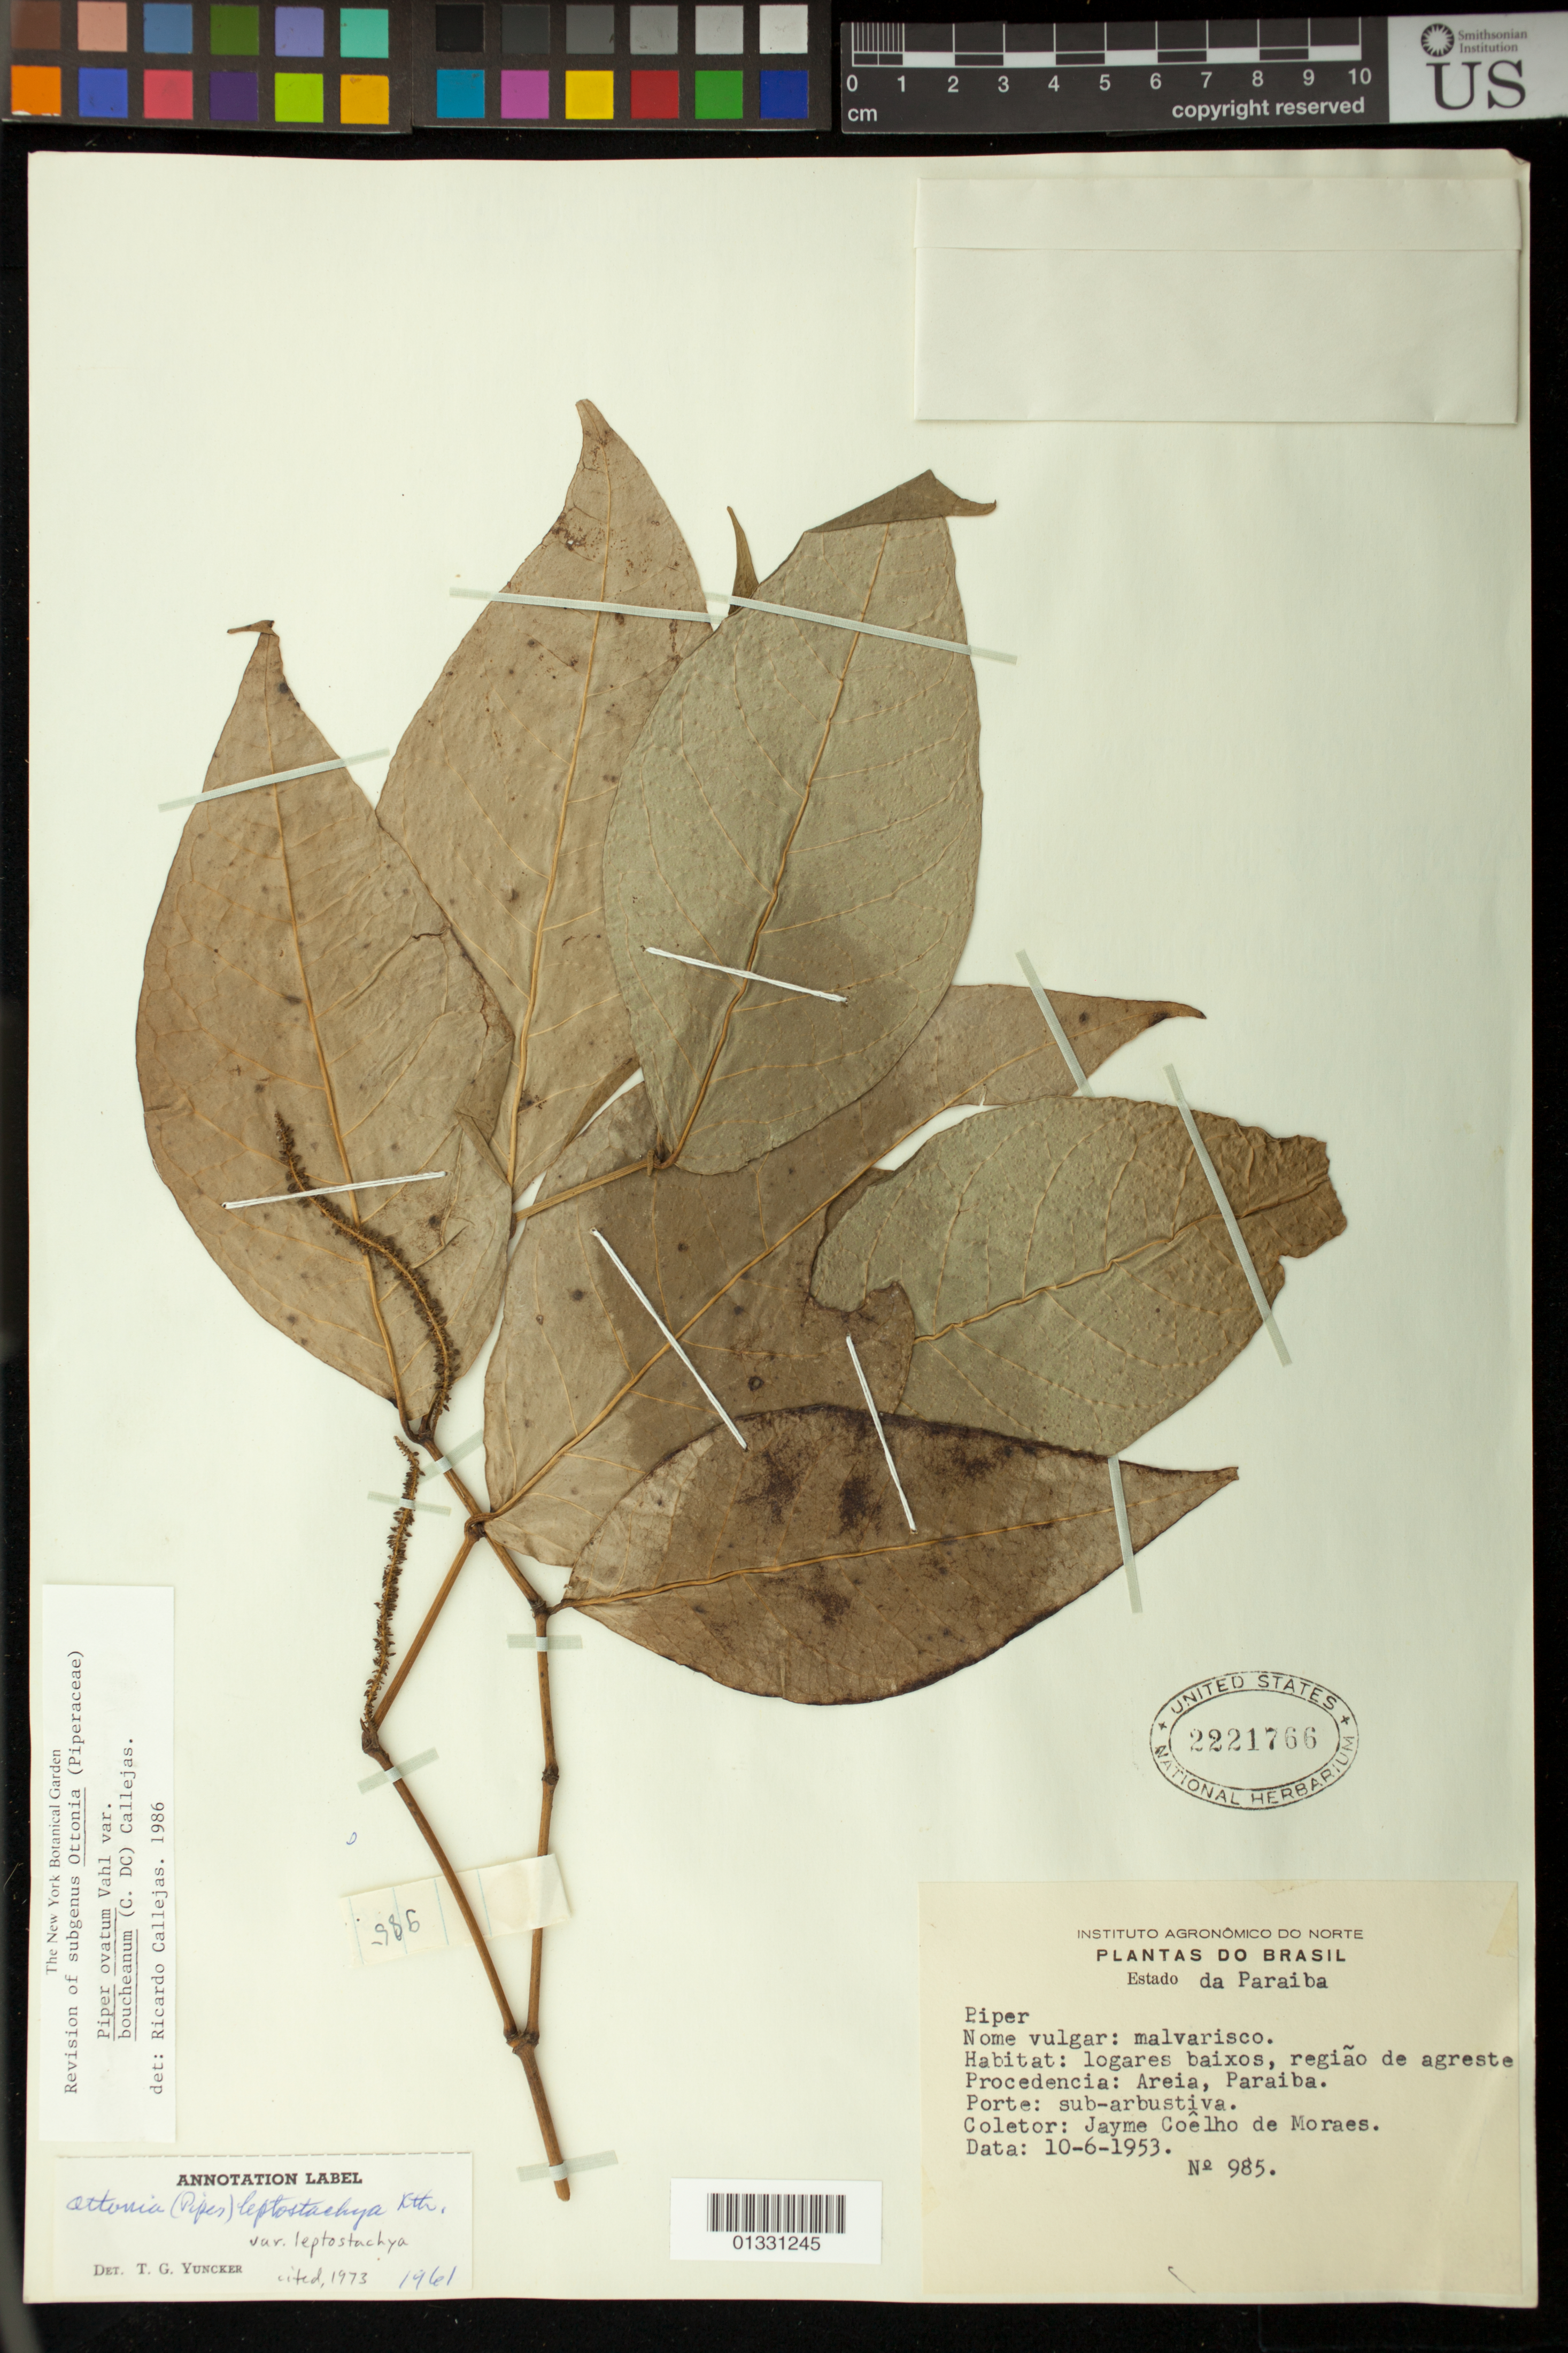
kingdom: Plantae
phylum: Tracheophyta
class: Magnoliopsida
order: Piperales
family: Piperaceae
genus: Piper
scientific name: Piper ovatum var. boncheanum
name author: (C. DC.) Callejas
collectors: J. Coelho de Moraes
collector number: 985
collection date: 1953-06-10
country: Brazil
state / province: Paraíba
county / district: Areia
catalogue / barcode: US 2221766